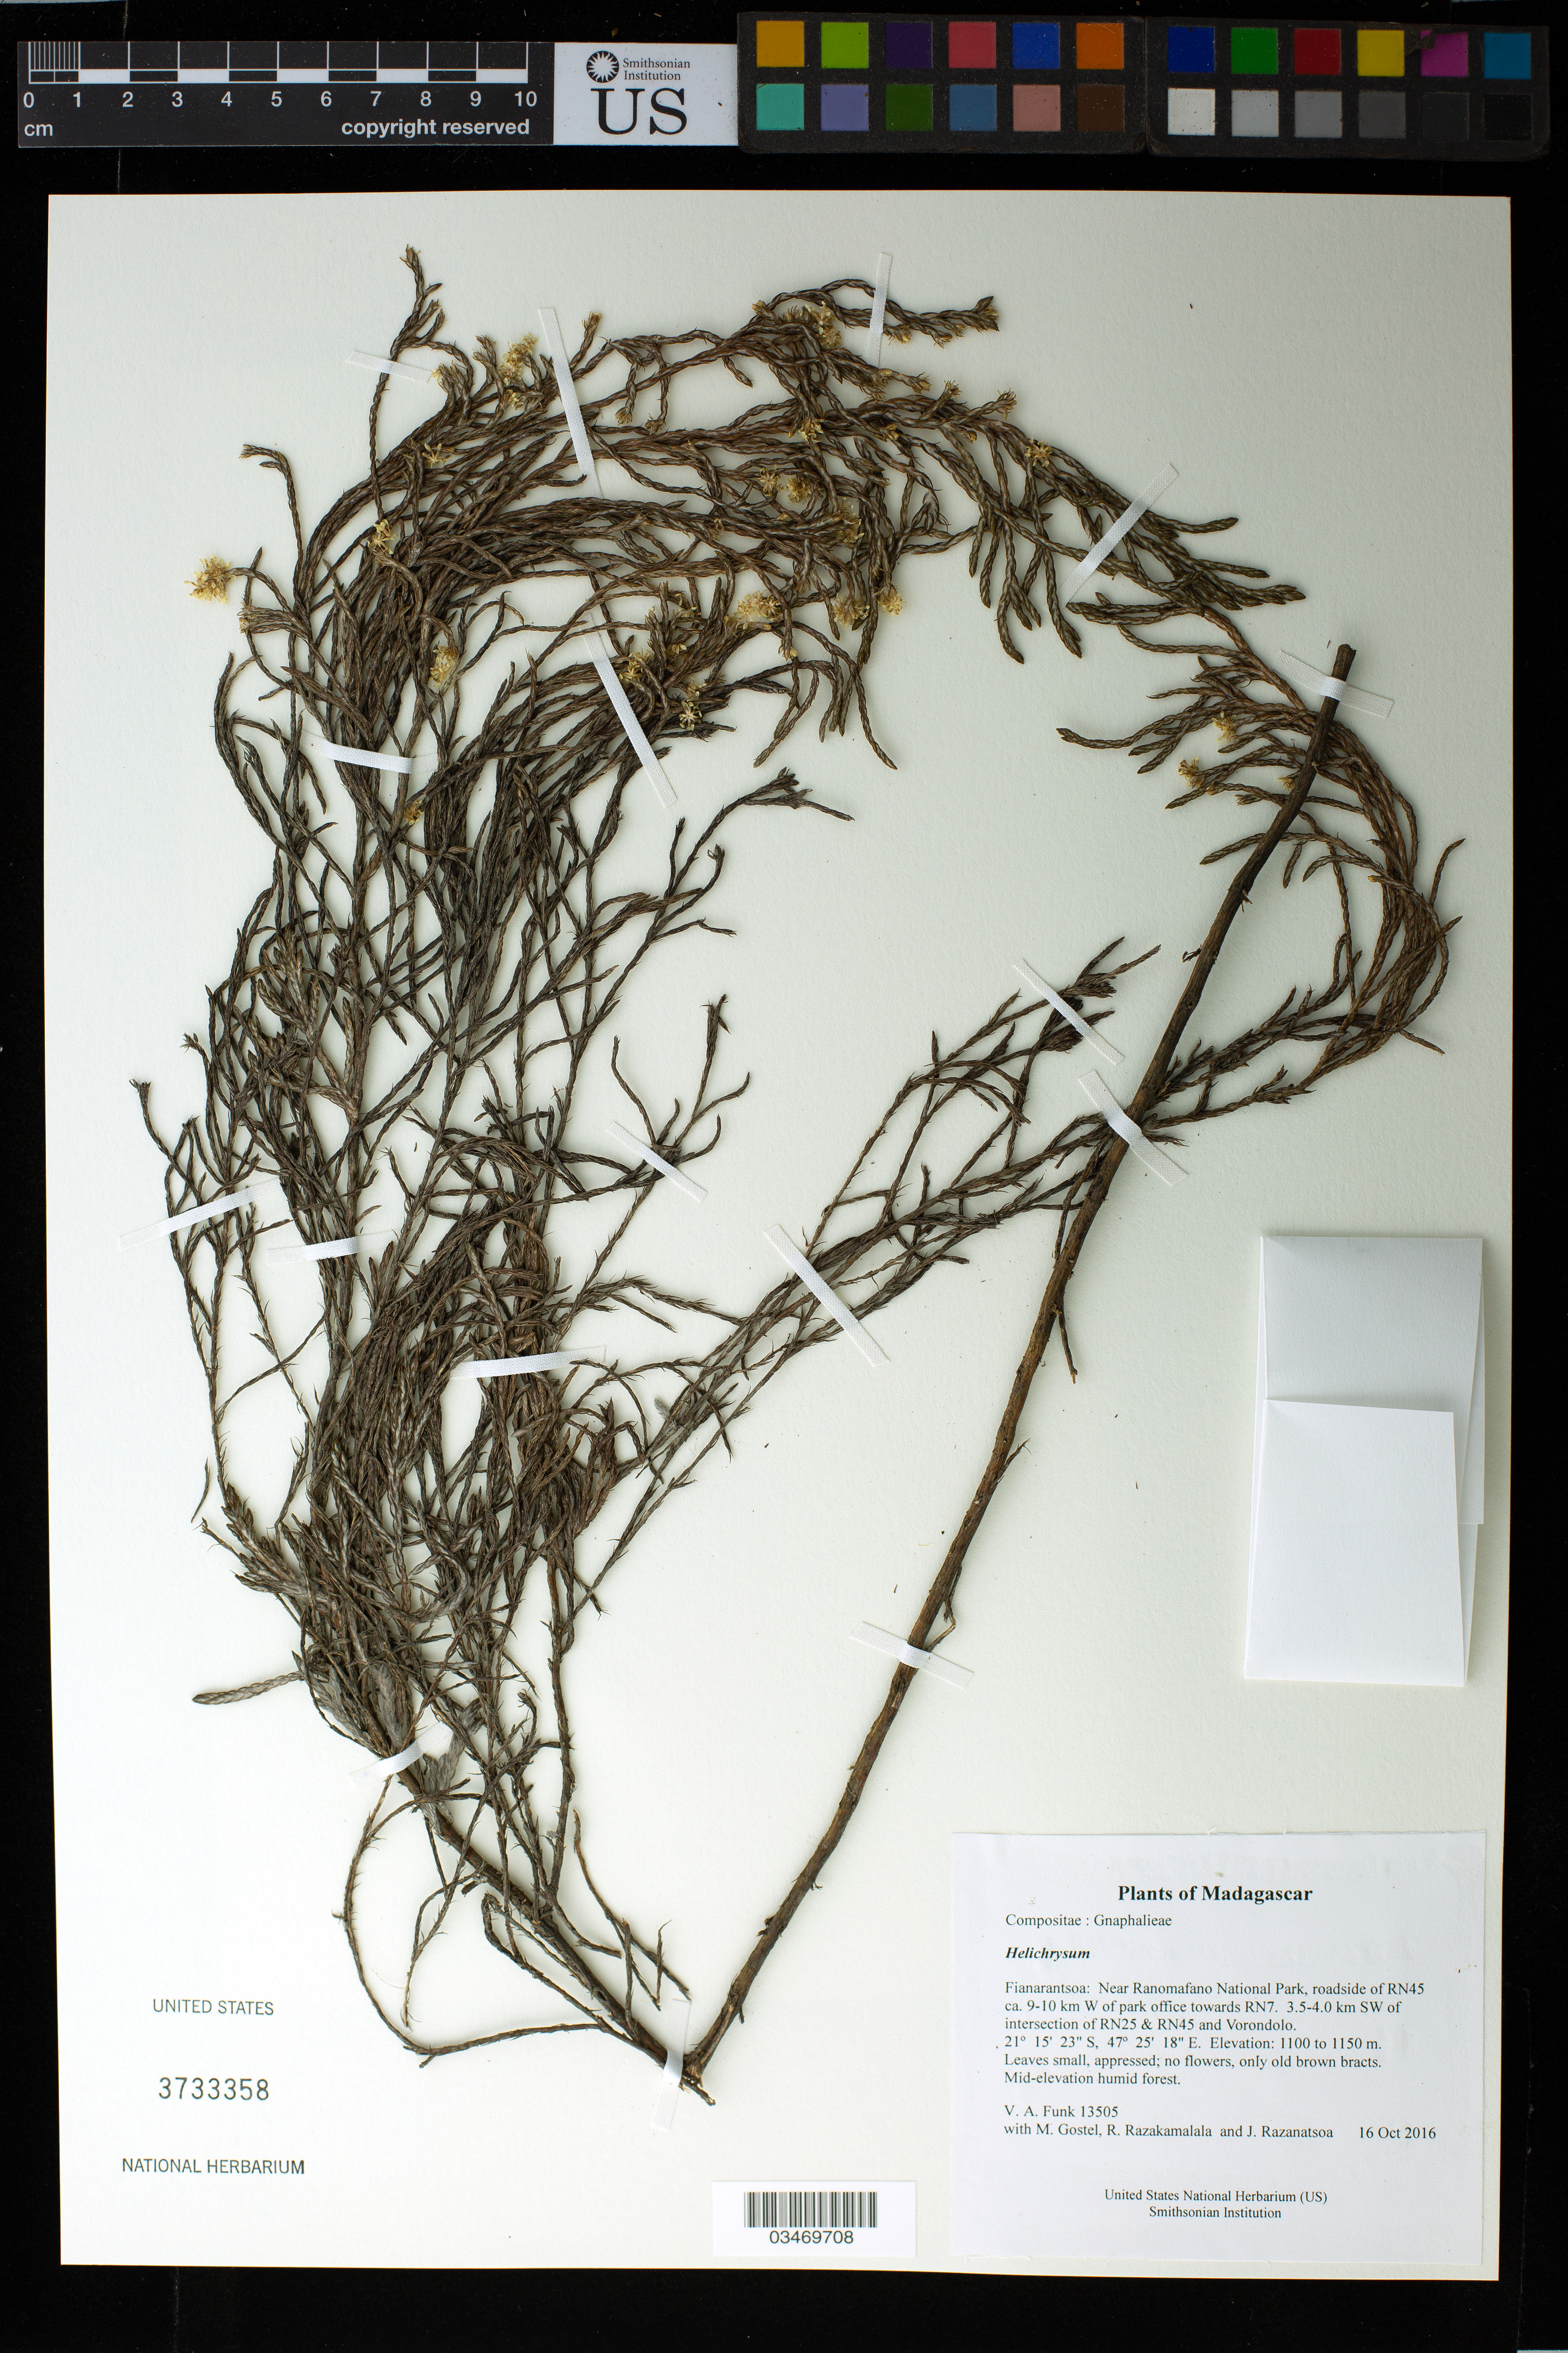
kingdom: Plantae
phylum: Tracheophyta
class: Magnoliopsida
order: Asterales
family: Asteraceae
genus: Helichrysum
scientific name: Helichrysum sp.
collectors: M. R. Gostel, R. Razakamalala & J. Razanatsoa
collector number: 13505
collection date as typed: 16 Oct 2016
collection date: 2016-10-16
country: Madagascar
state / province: Vatovavy Fitovinany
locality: Near Ranomafano National Park, roadside of RN45 ca. 9-10 km W of park office towards RN7. 3.5-4.0 km SW of intersection of RN25 & RN45 and Vorondolo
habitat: Mid-elevation humid forest.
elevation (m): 1100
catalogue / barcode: US 3733358